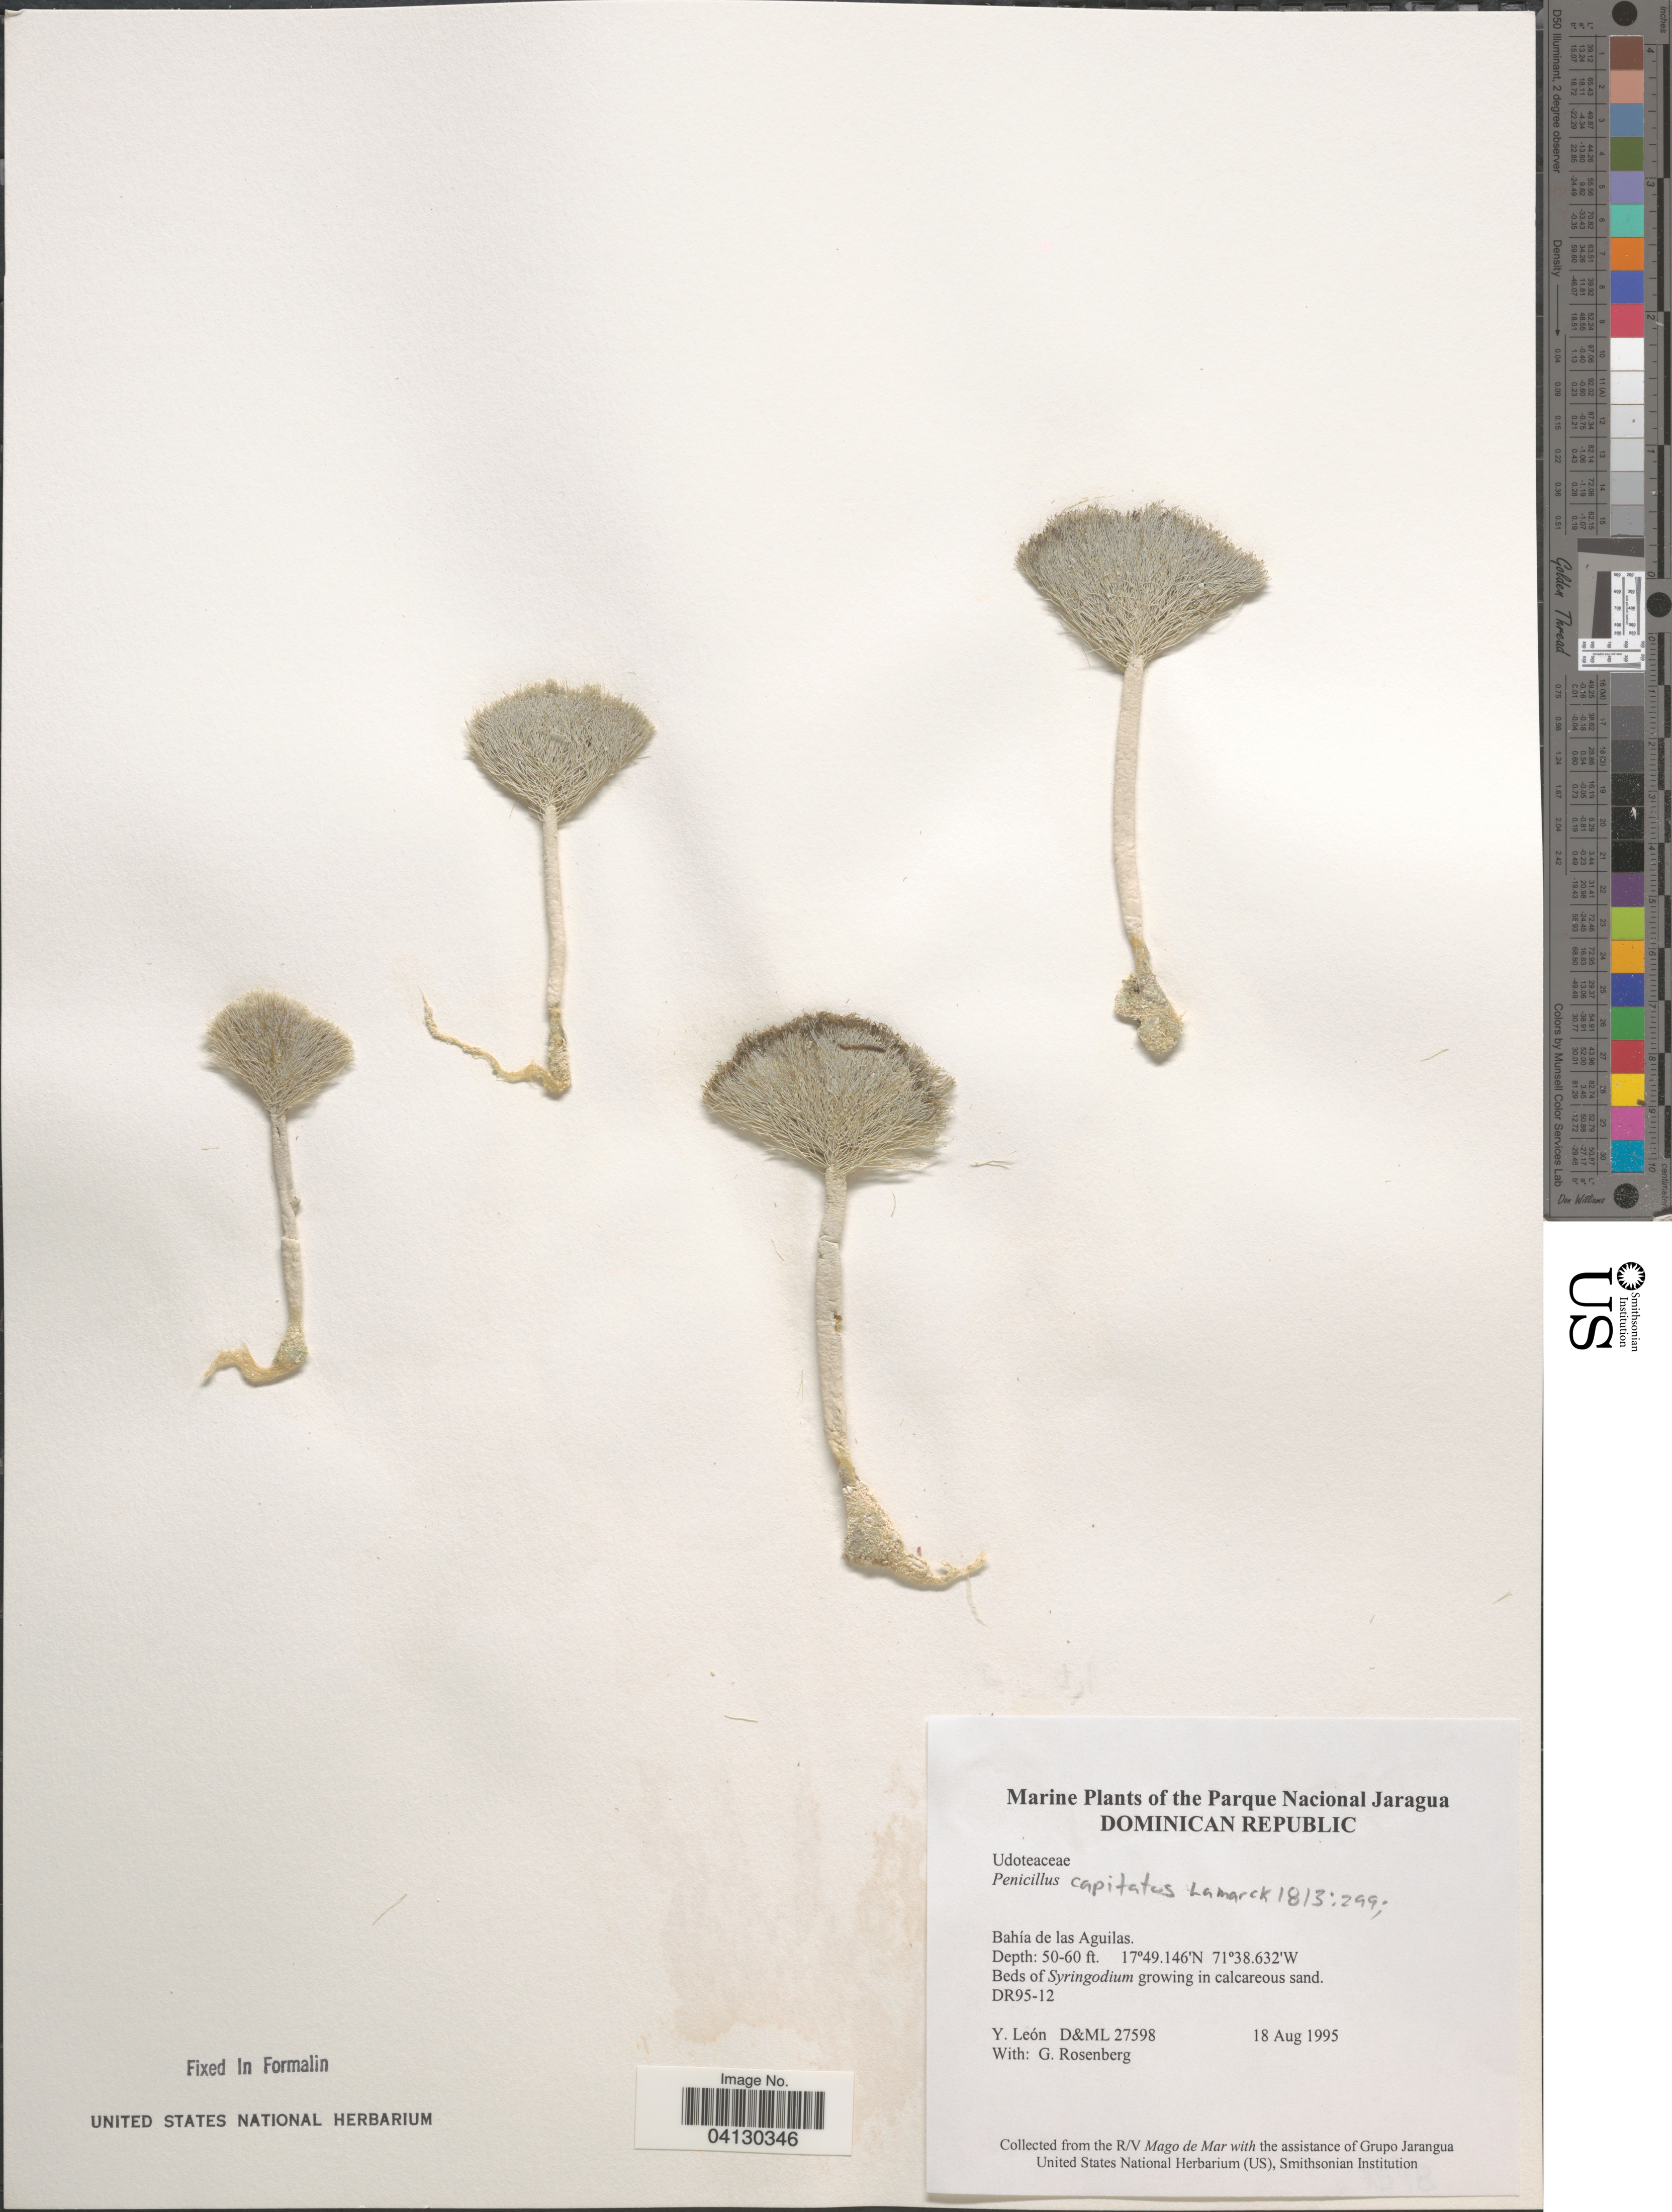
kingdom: Plantae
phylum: Chlorophyta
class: Ulvophyceae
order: Bryopsidales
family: Udoteaceae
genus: Penicillus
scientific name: Penicillus capitatus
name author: Lam.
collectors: Y. León & G. Rosenberg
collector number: D&ML27598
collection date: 1995-08-18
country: Dominican Republic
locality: The Parque Nacional Jaragua. Bahía de las Aguilas.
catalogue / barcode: US 328971